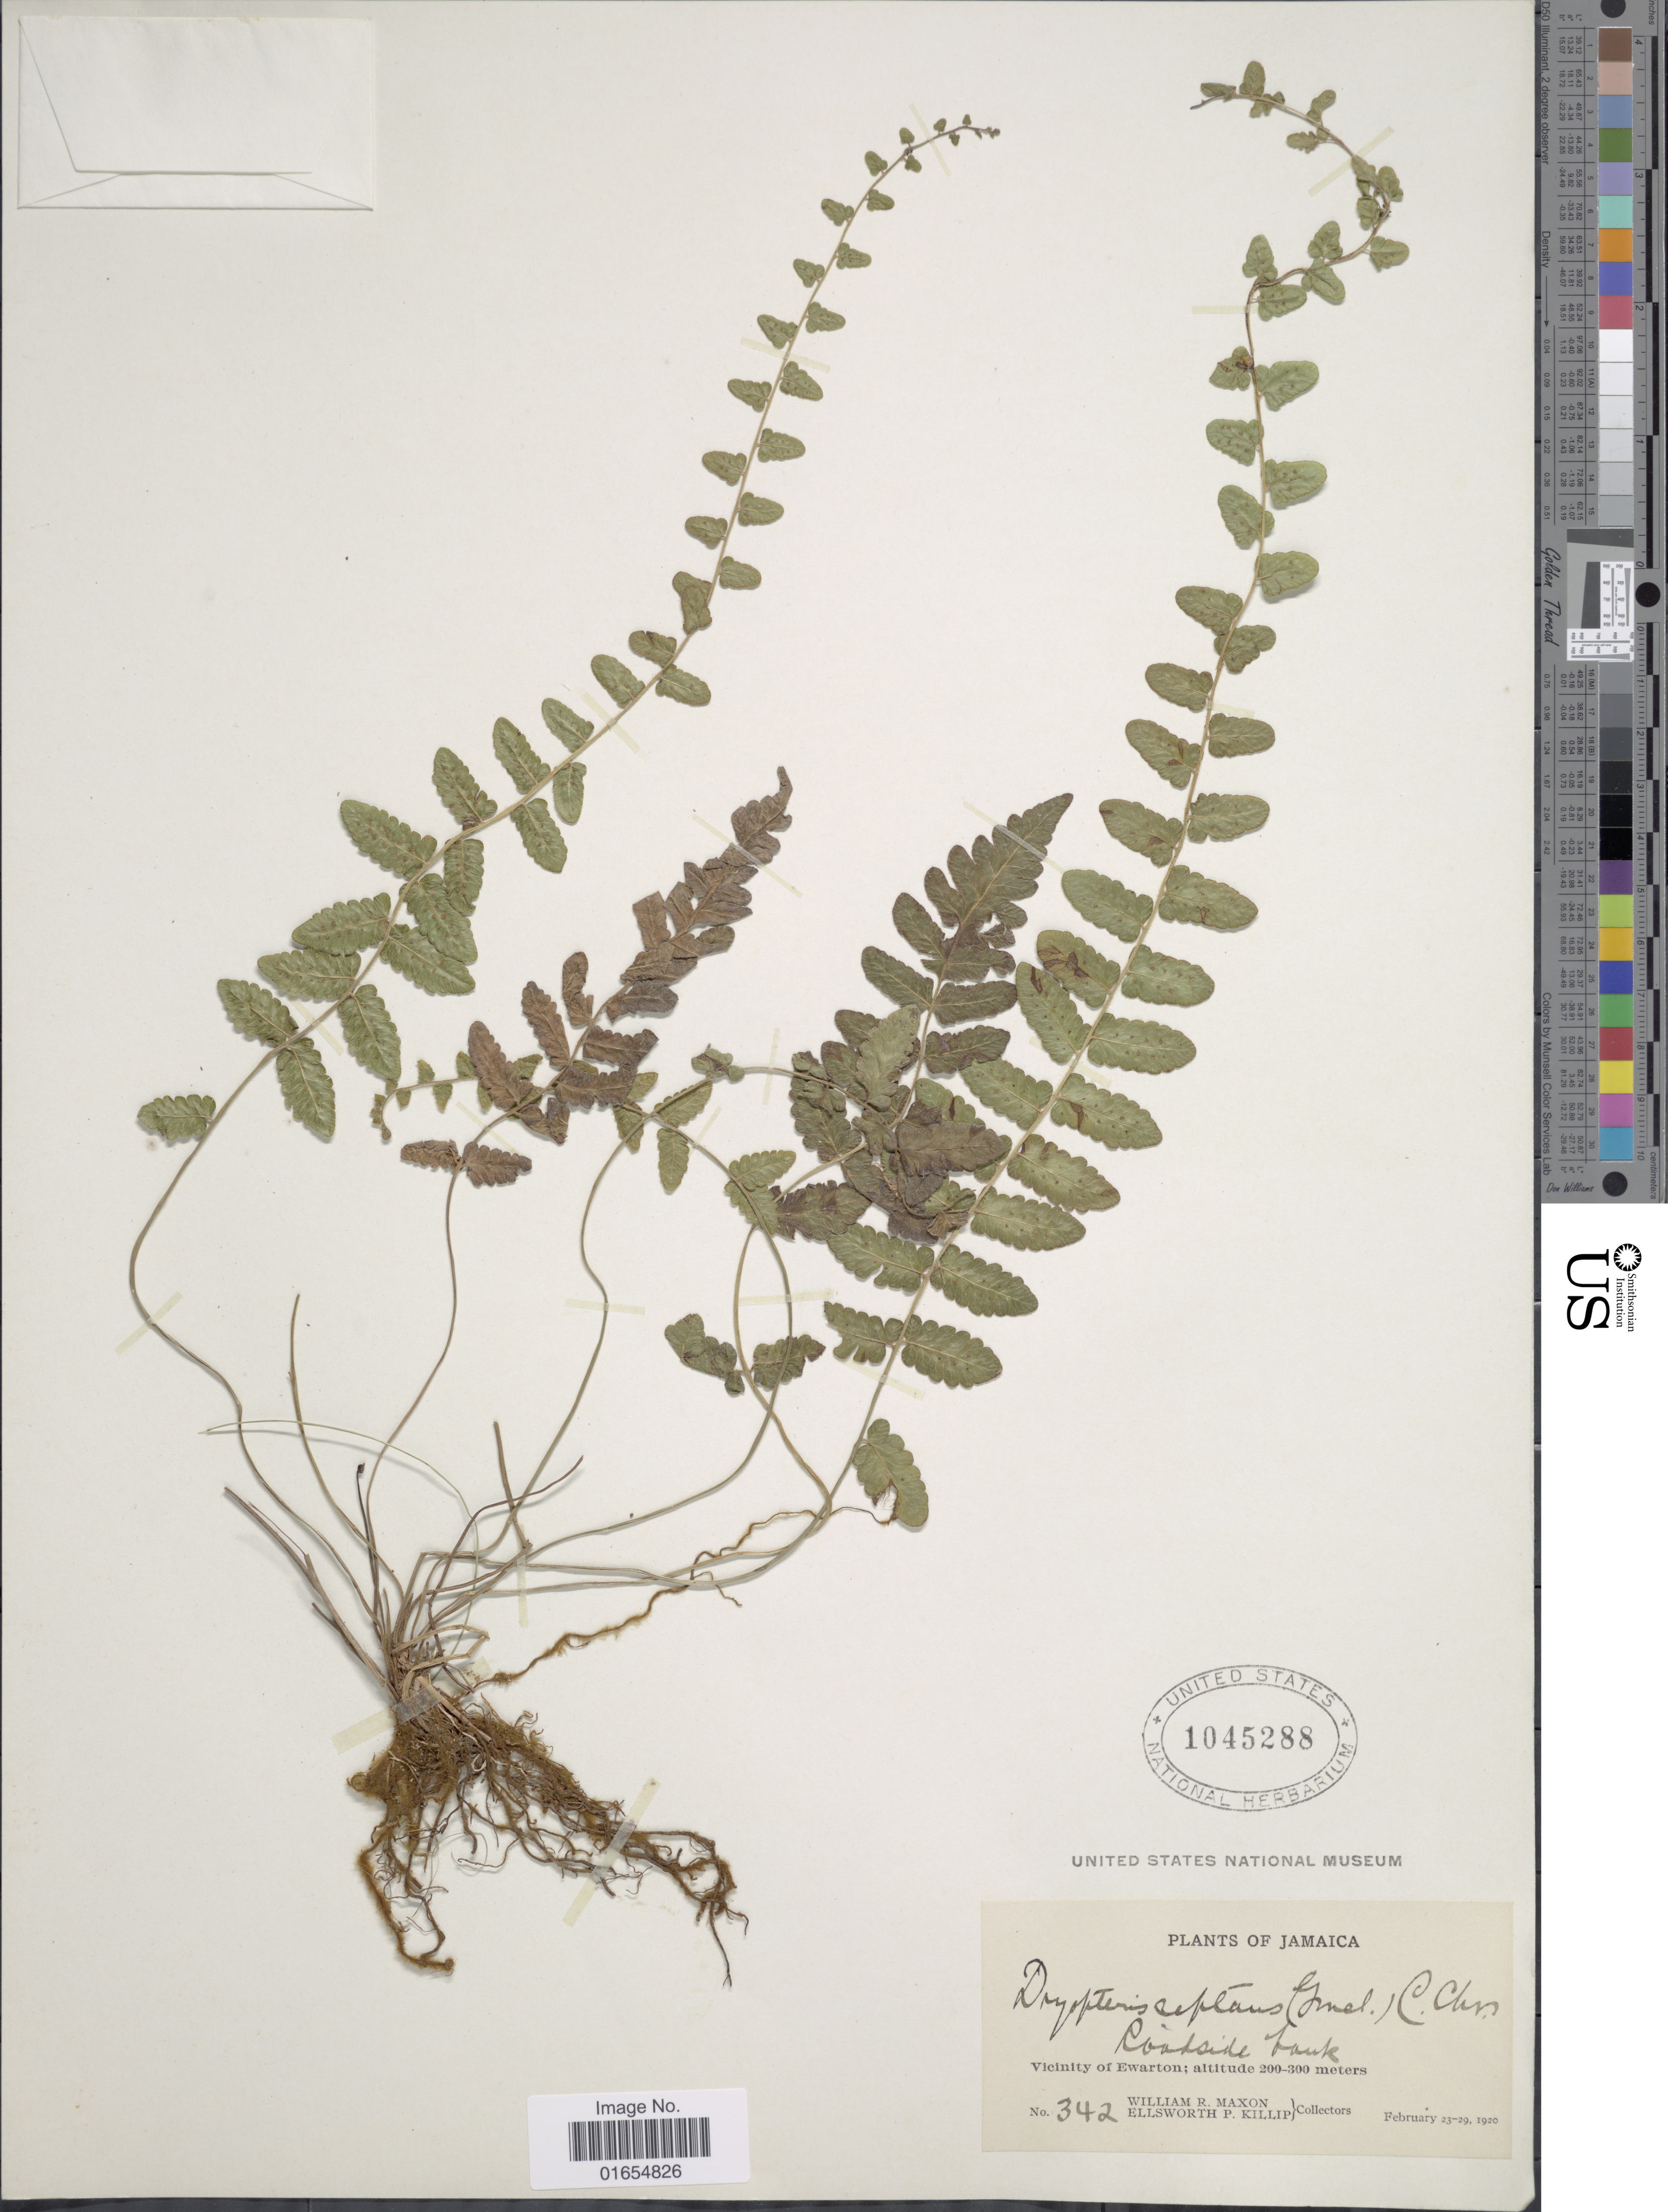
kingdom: Plantae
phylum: Tracheophyta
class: Polypodiopsida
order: Polypodiales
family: Thelypteridaceae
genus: Goniopteris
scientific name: Goniopteris reptans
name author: (J.F. Gmel.) C. Presl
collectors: W. R. Maxon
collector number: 342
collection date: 1920-02-23/1920-02-29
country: Jamaica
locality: Vicinity of Ewarton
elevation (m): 200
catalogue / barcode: US 1045288